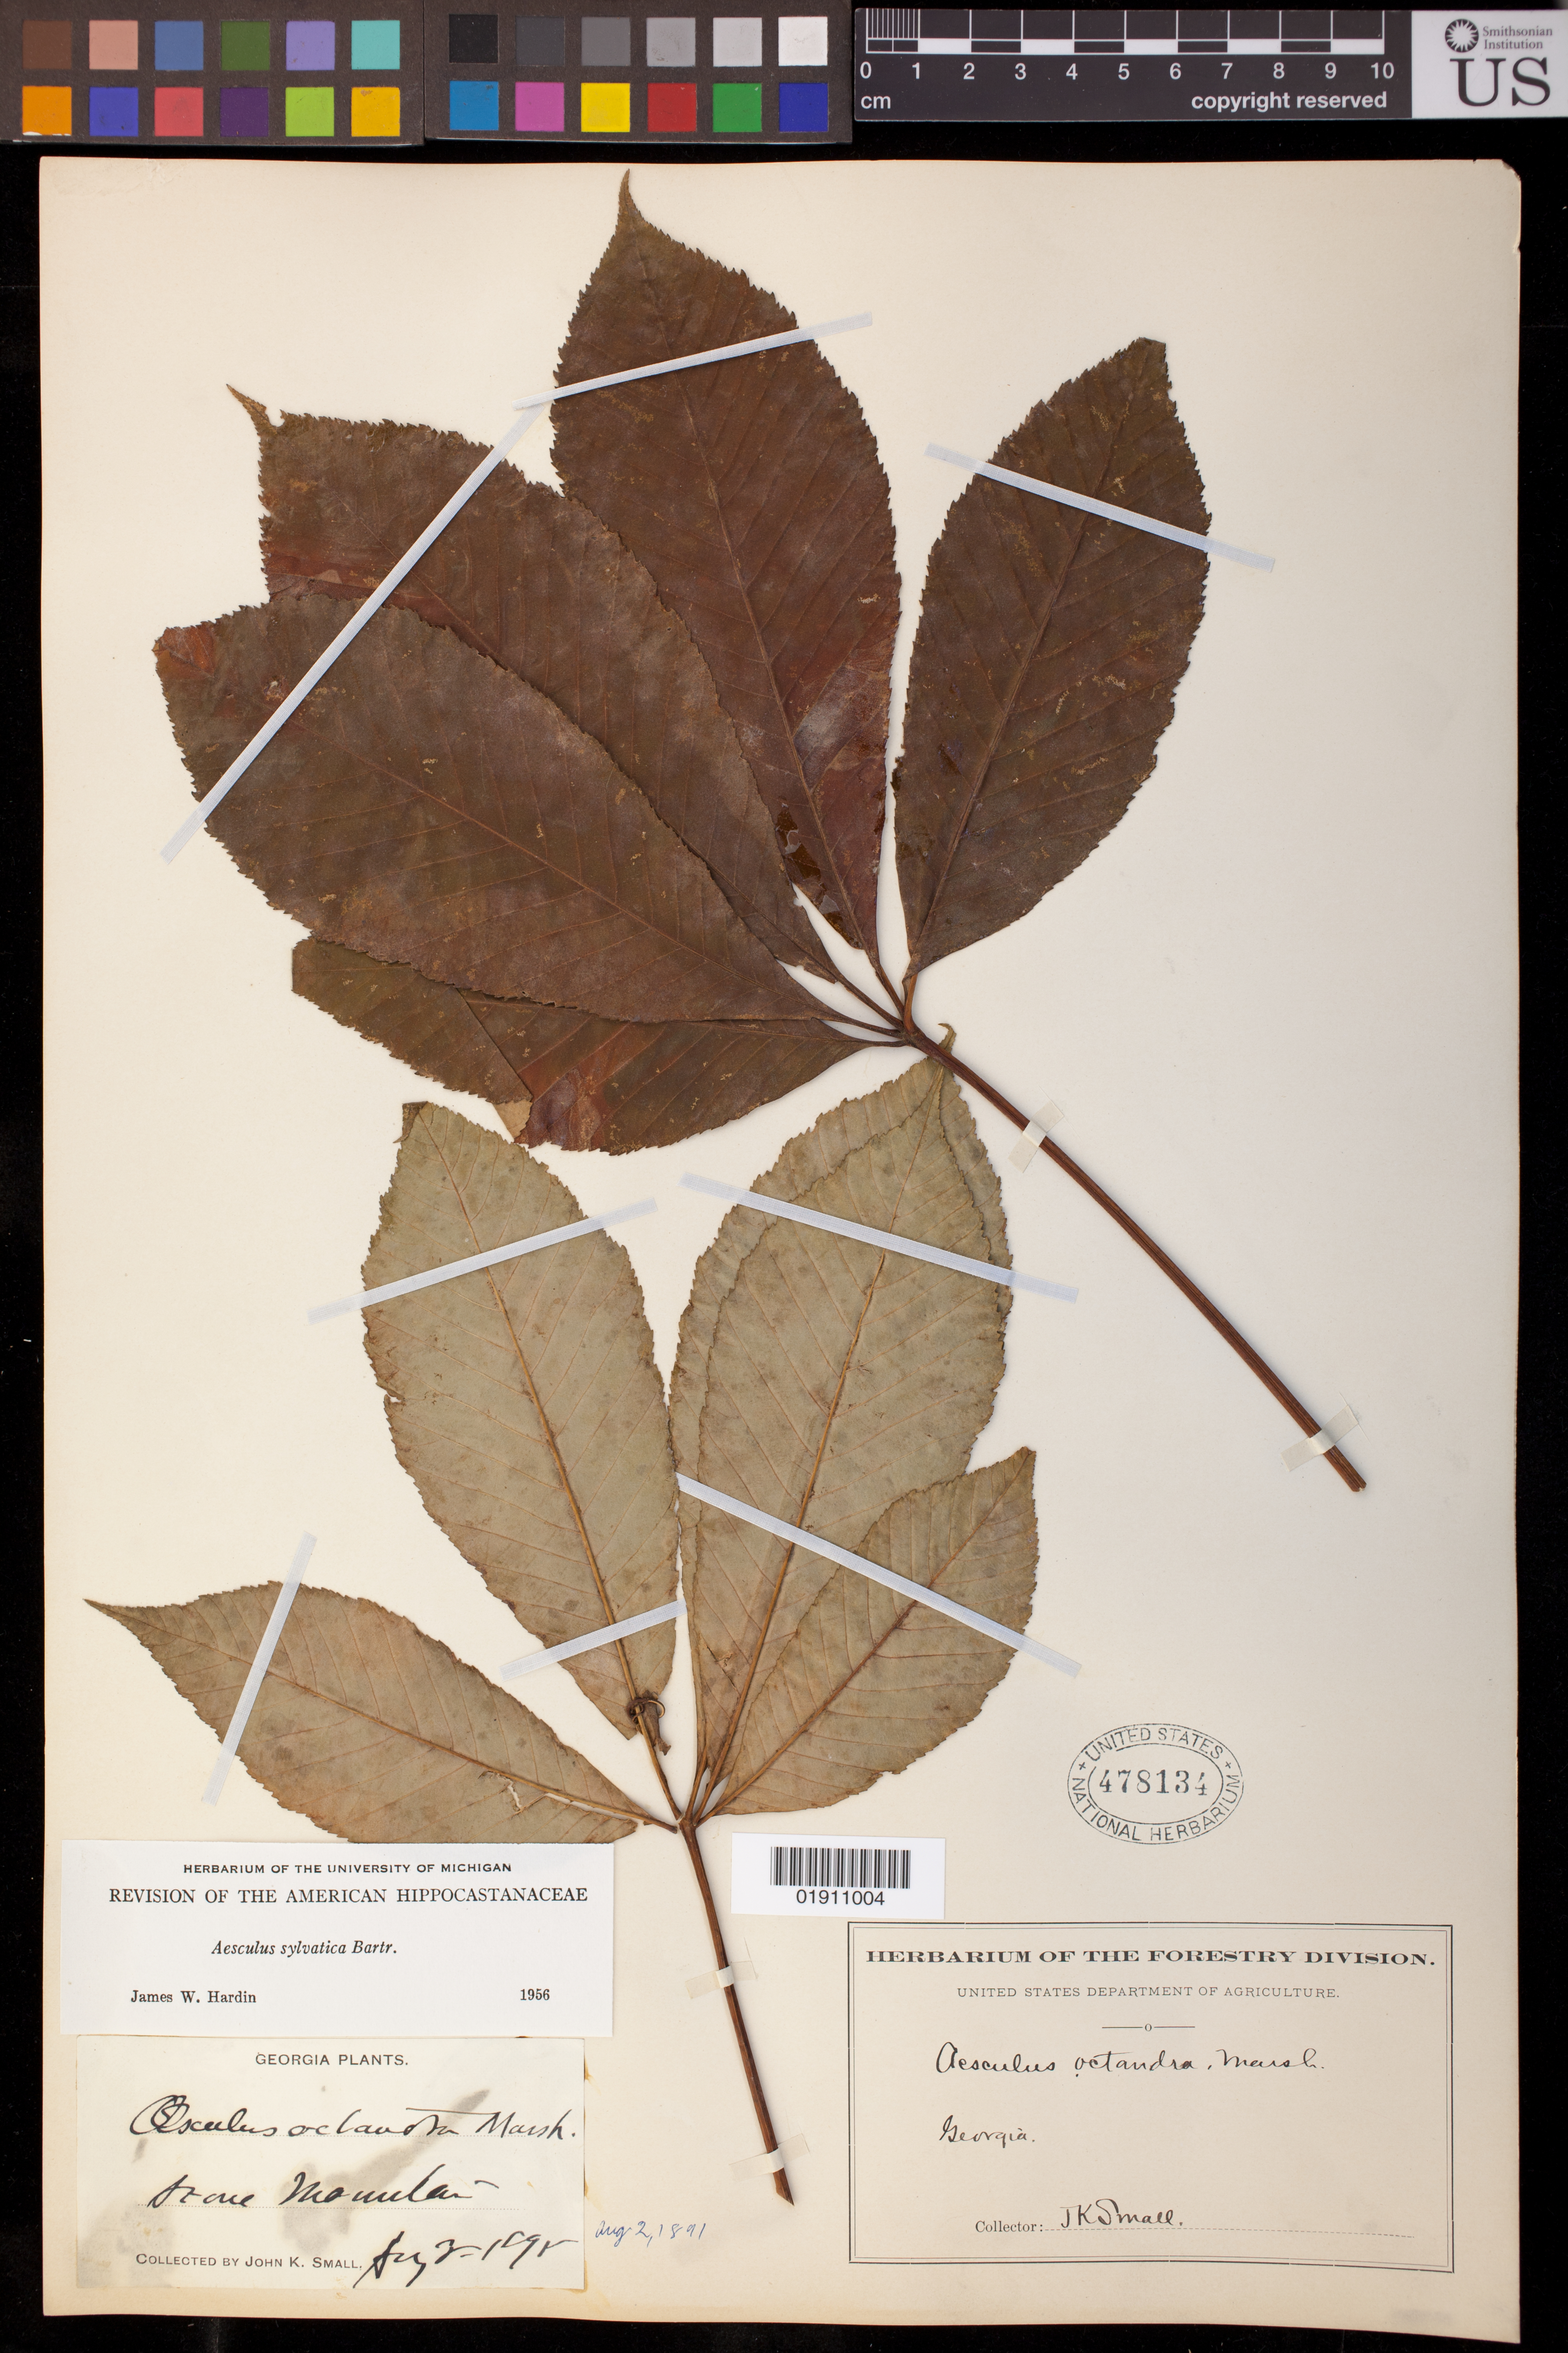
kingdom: Plantae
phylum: Tracheophyta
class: Magnoliopsida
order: Sapindales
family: Sapindaceae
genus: Aesculus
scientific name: Aesculus sylvatica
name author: W. Bartram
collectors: J. K. Small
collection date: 1891-08-02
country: United States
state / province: Georgia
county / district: DeKalb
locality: Stone Mountain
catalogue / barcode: US 478134